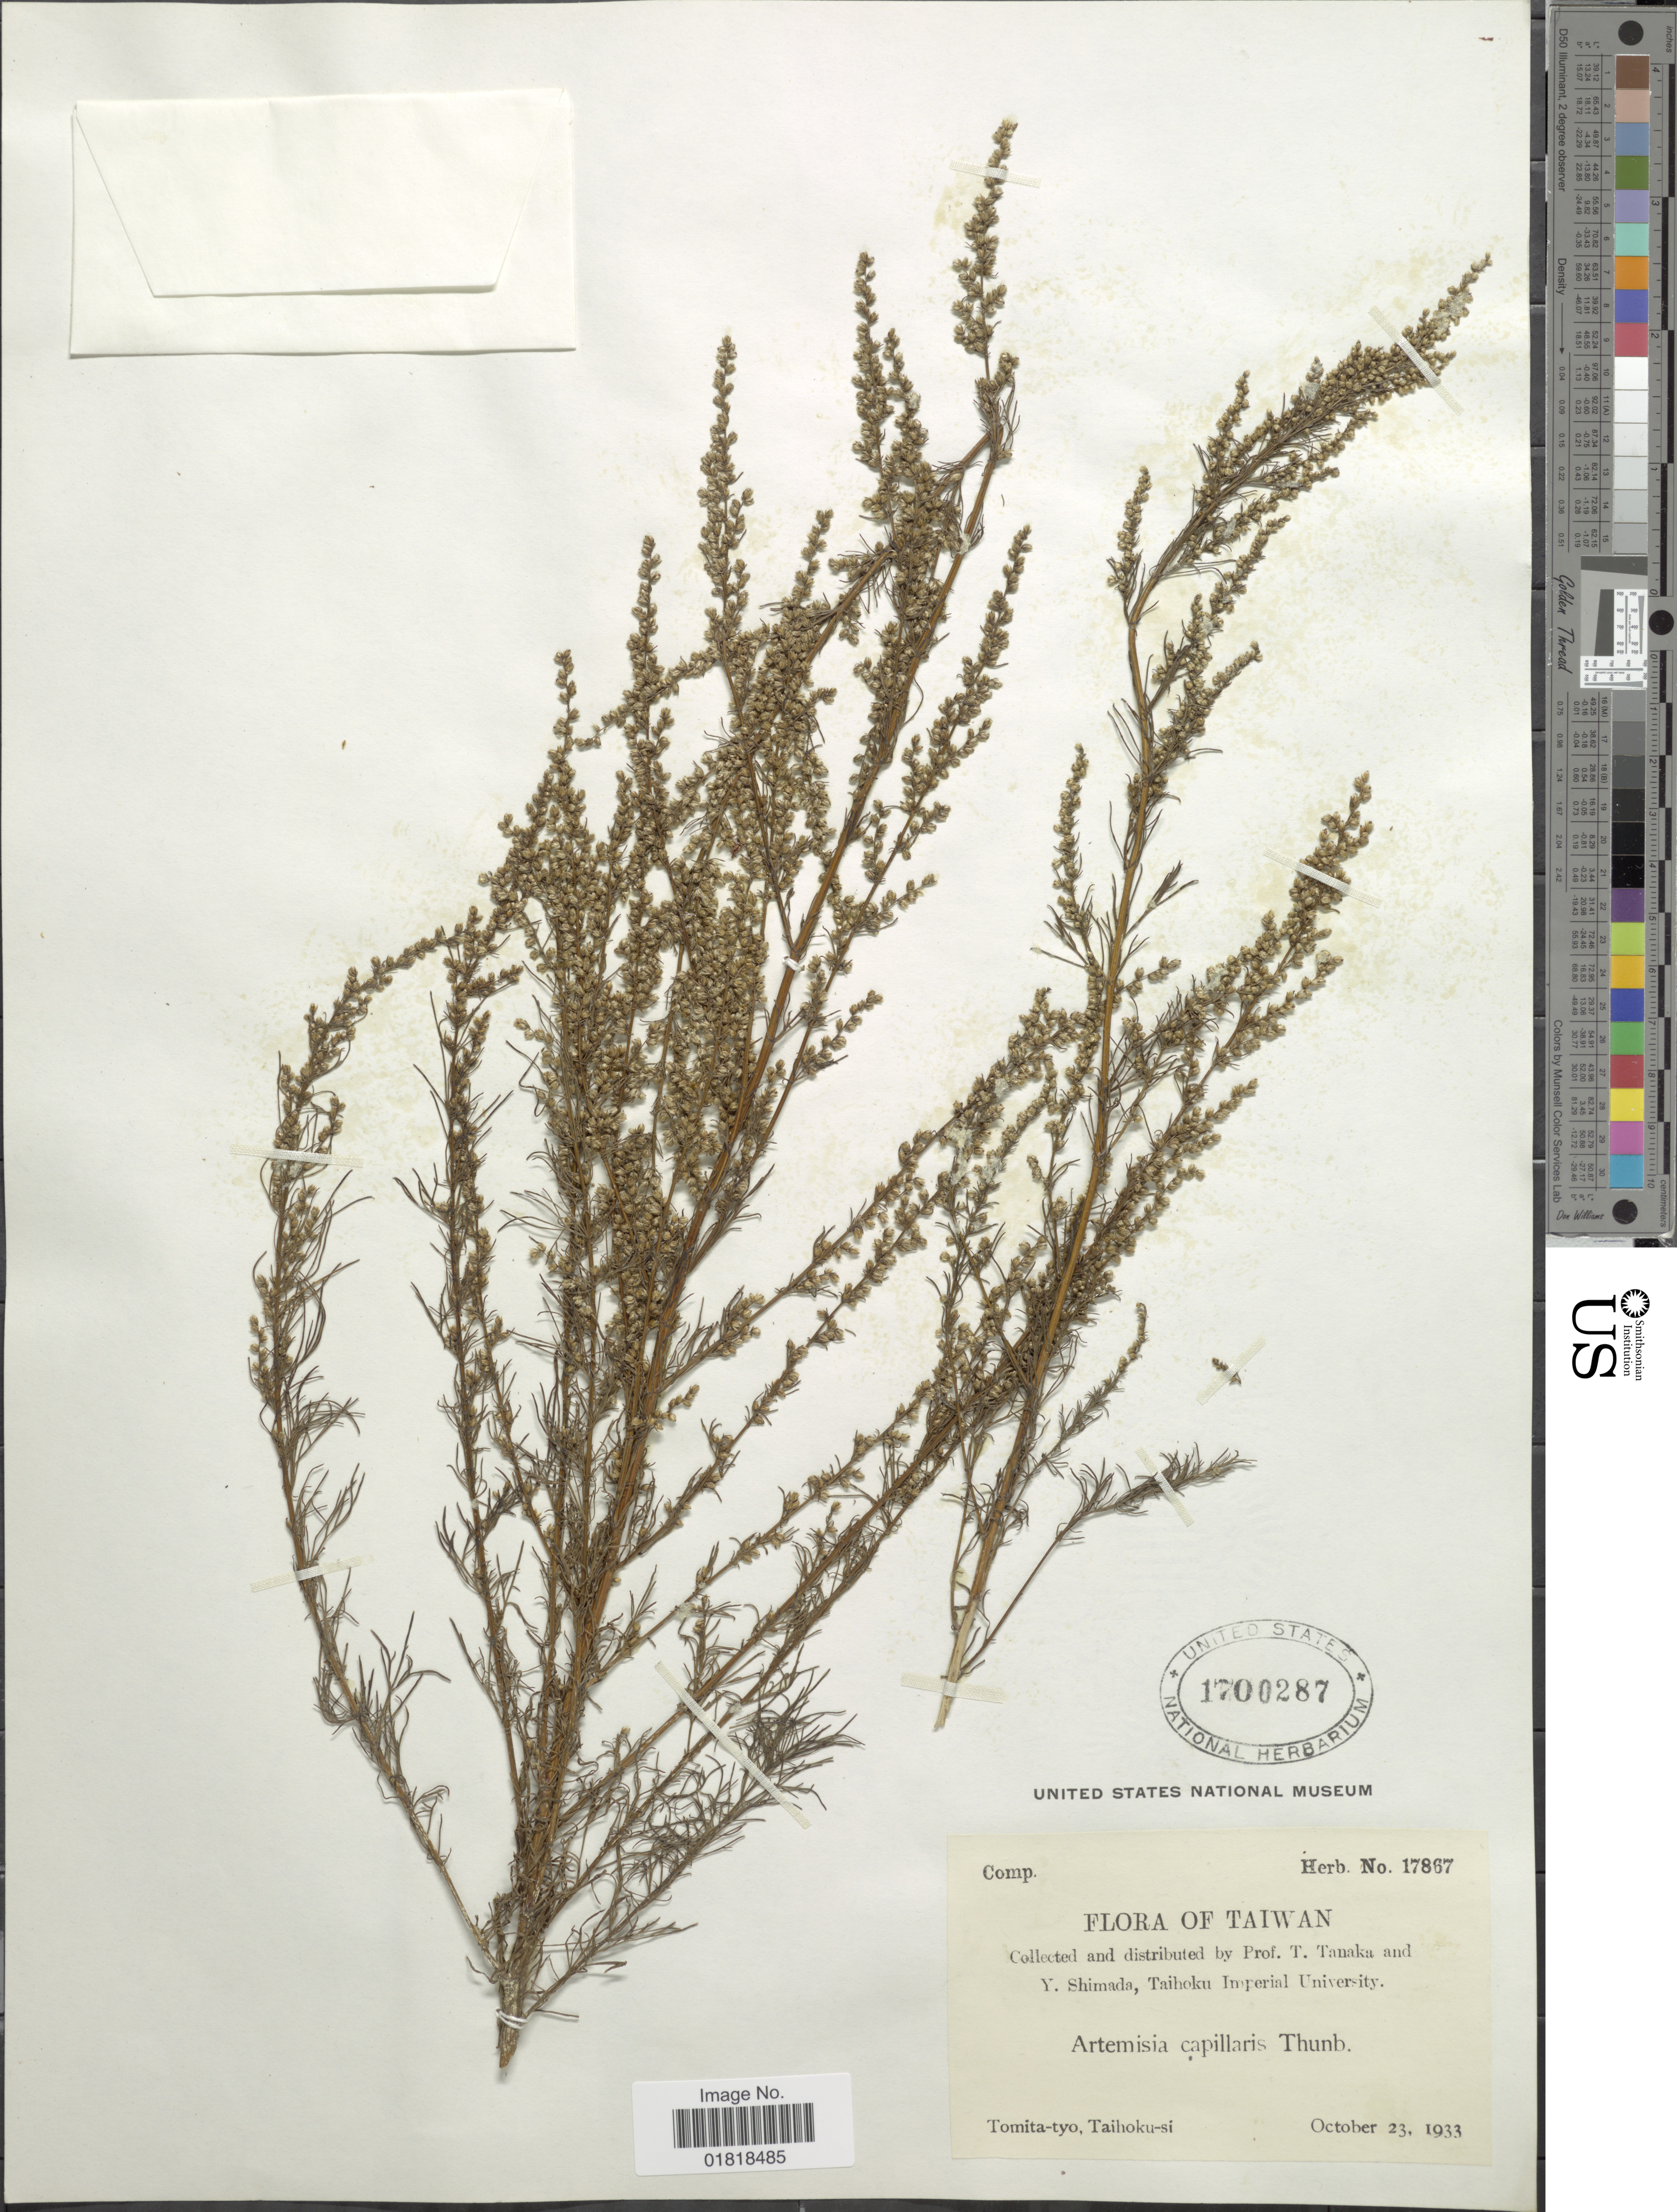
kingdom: Plantae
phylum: Tracheophyta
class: Magnoliopsida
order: Asterales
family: Asteraceae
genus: Artemisia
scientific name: Artemisia capillaris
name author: Thunb.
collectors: T. Tanaka & Y. Shimada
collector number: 17867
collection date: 1933-10-23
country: Taiwan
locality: Tomita-tyo, Taihoku-si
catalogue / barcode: US 1700287